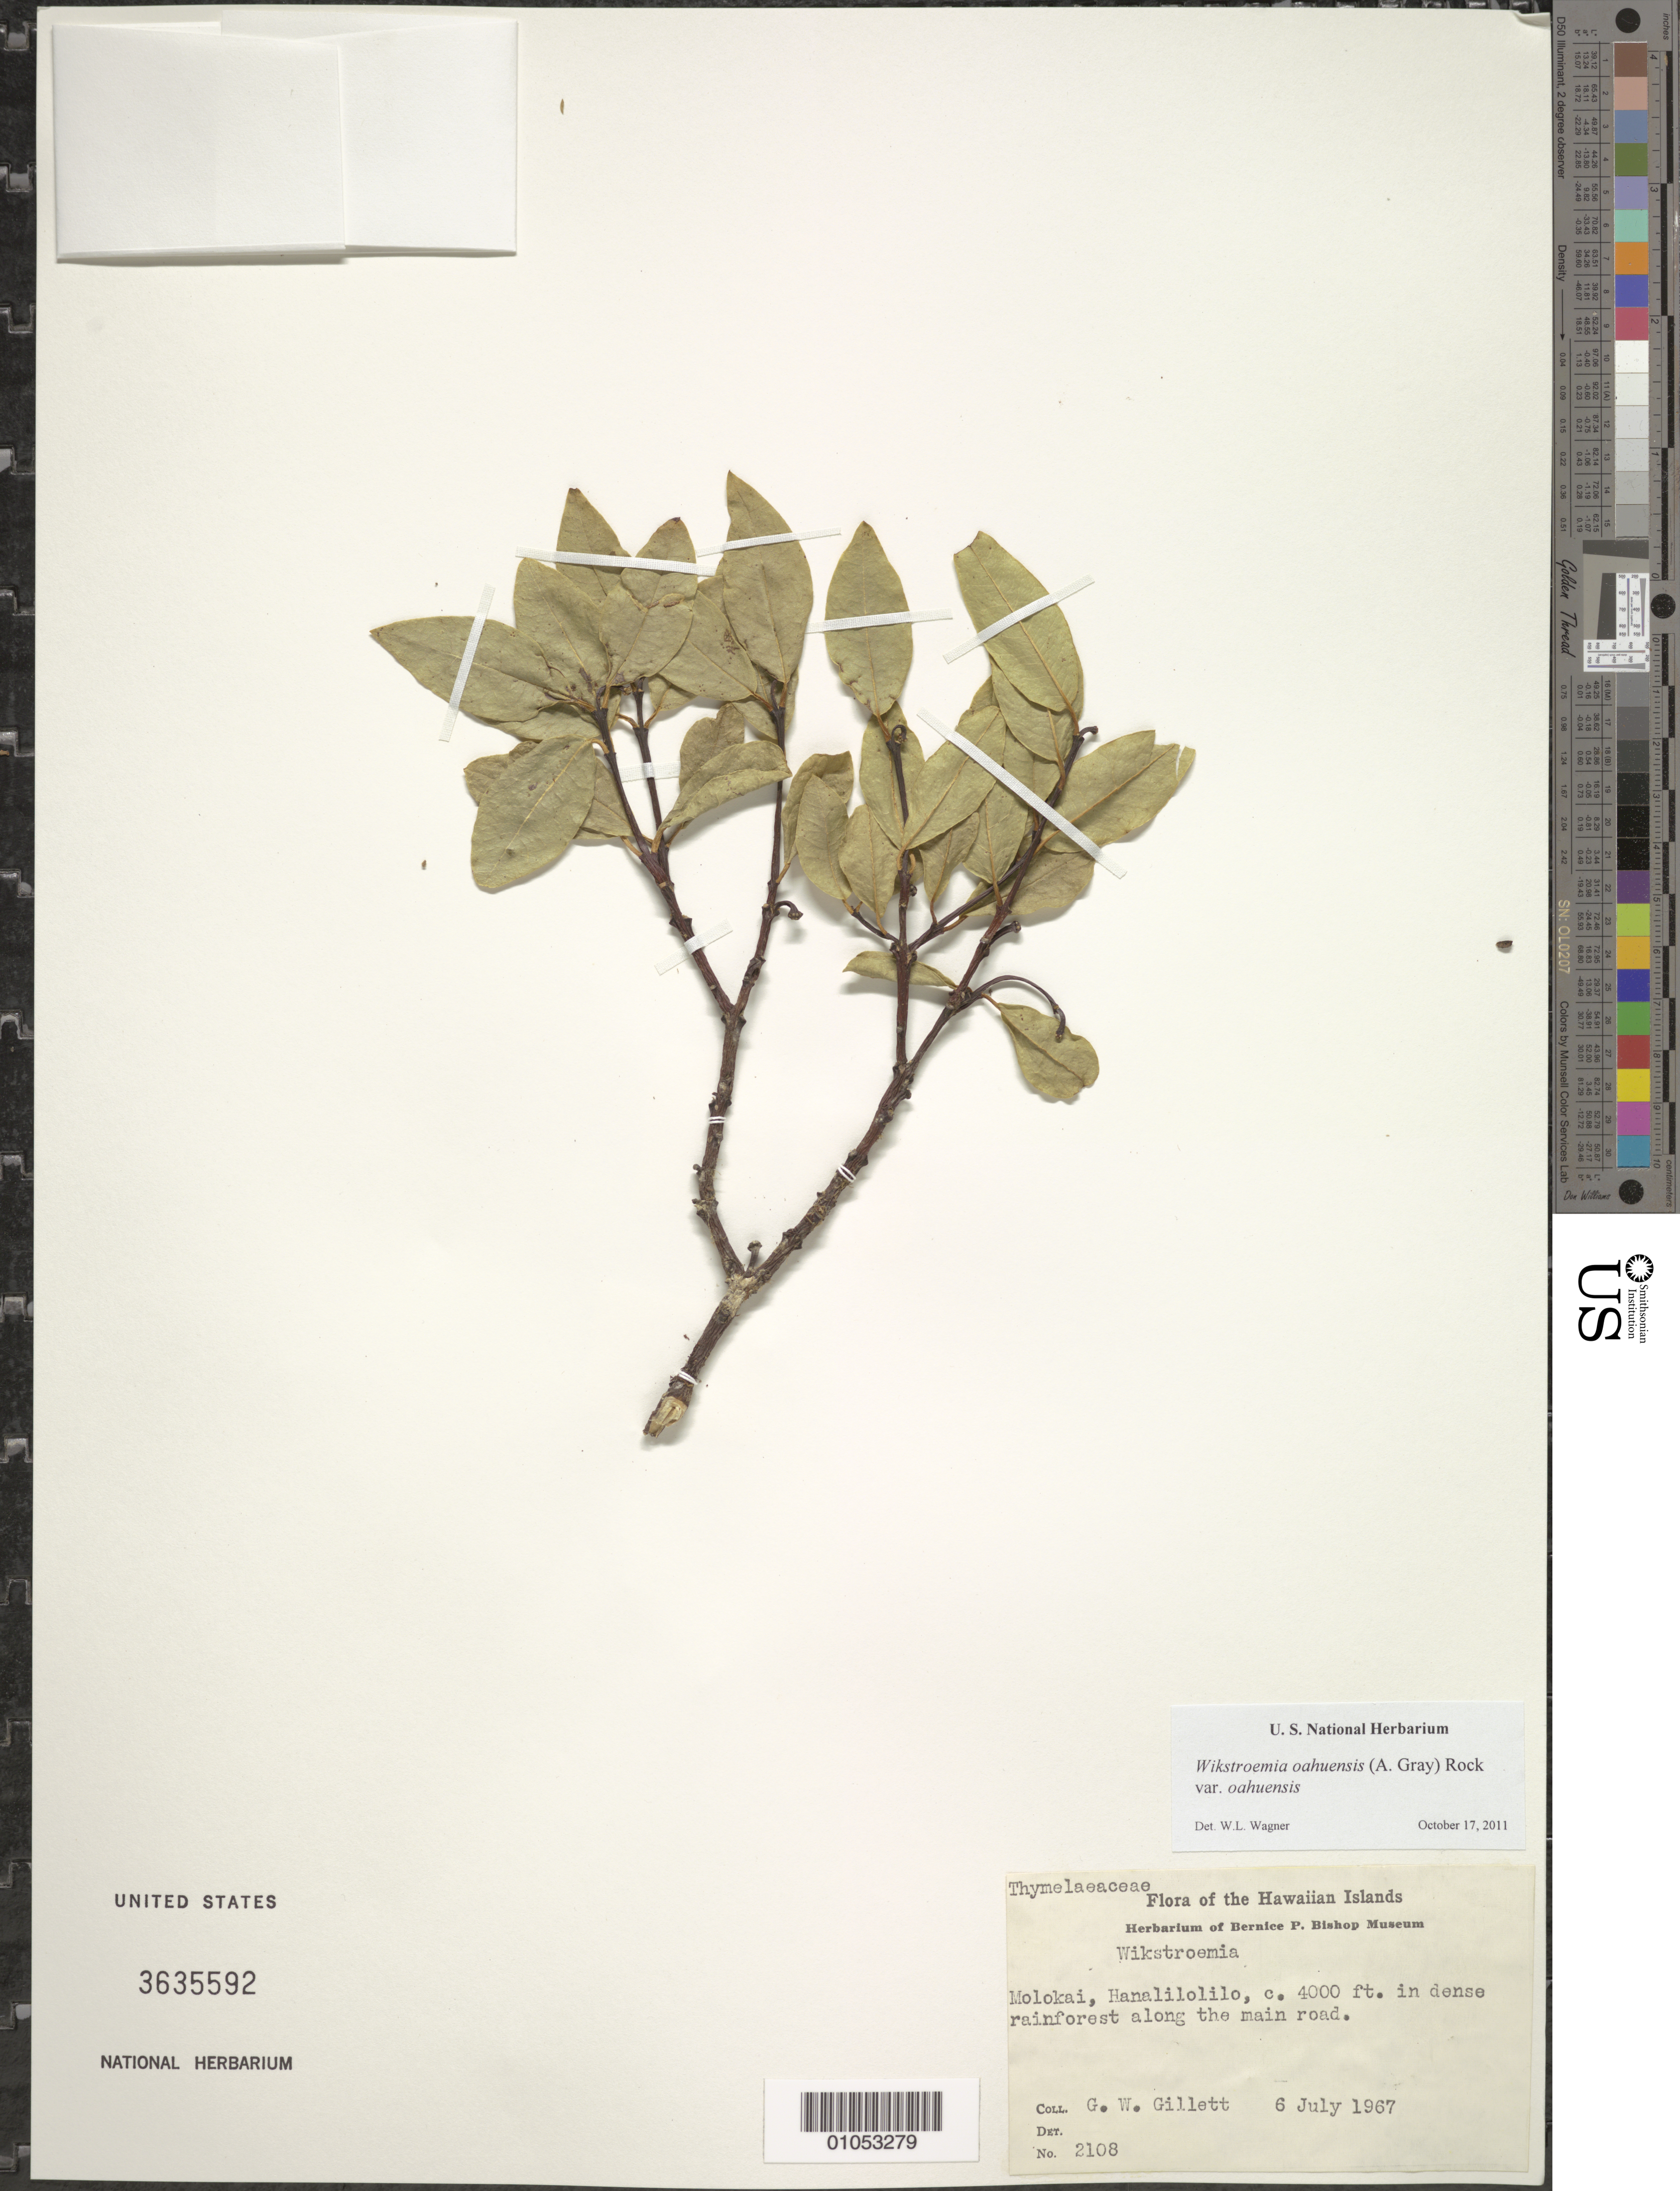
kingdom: Plantae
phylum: Tracheophyta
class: Magnoliopsida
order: Malvales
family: Thymelaeaceae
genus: Wikstroemia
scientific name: Wikstroemia oahuensis var. oahuensis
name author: (A. Gray) Rock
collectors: G. Gillett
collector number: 2108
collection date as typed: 6 Jul 1967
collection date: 1967-07-06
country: United States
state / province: Hawaii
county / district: Maui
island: Moloka'i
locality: Hanalilolilo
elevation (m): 1219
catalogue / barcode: US 3635592